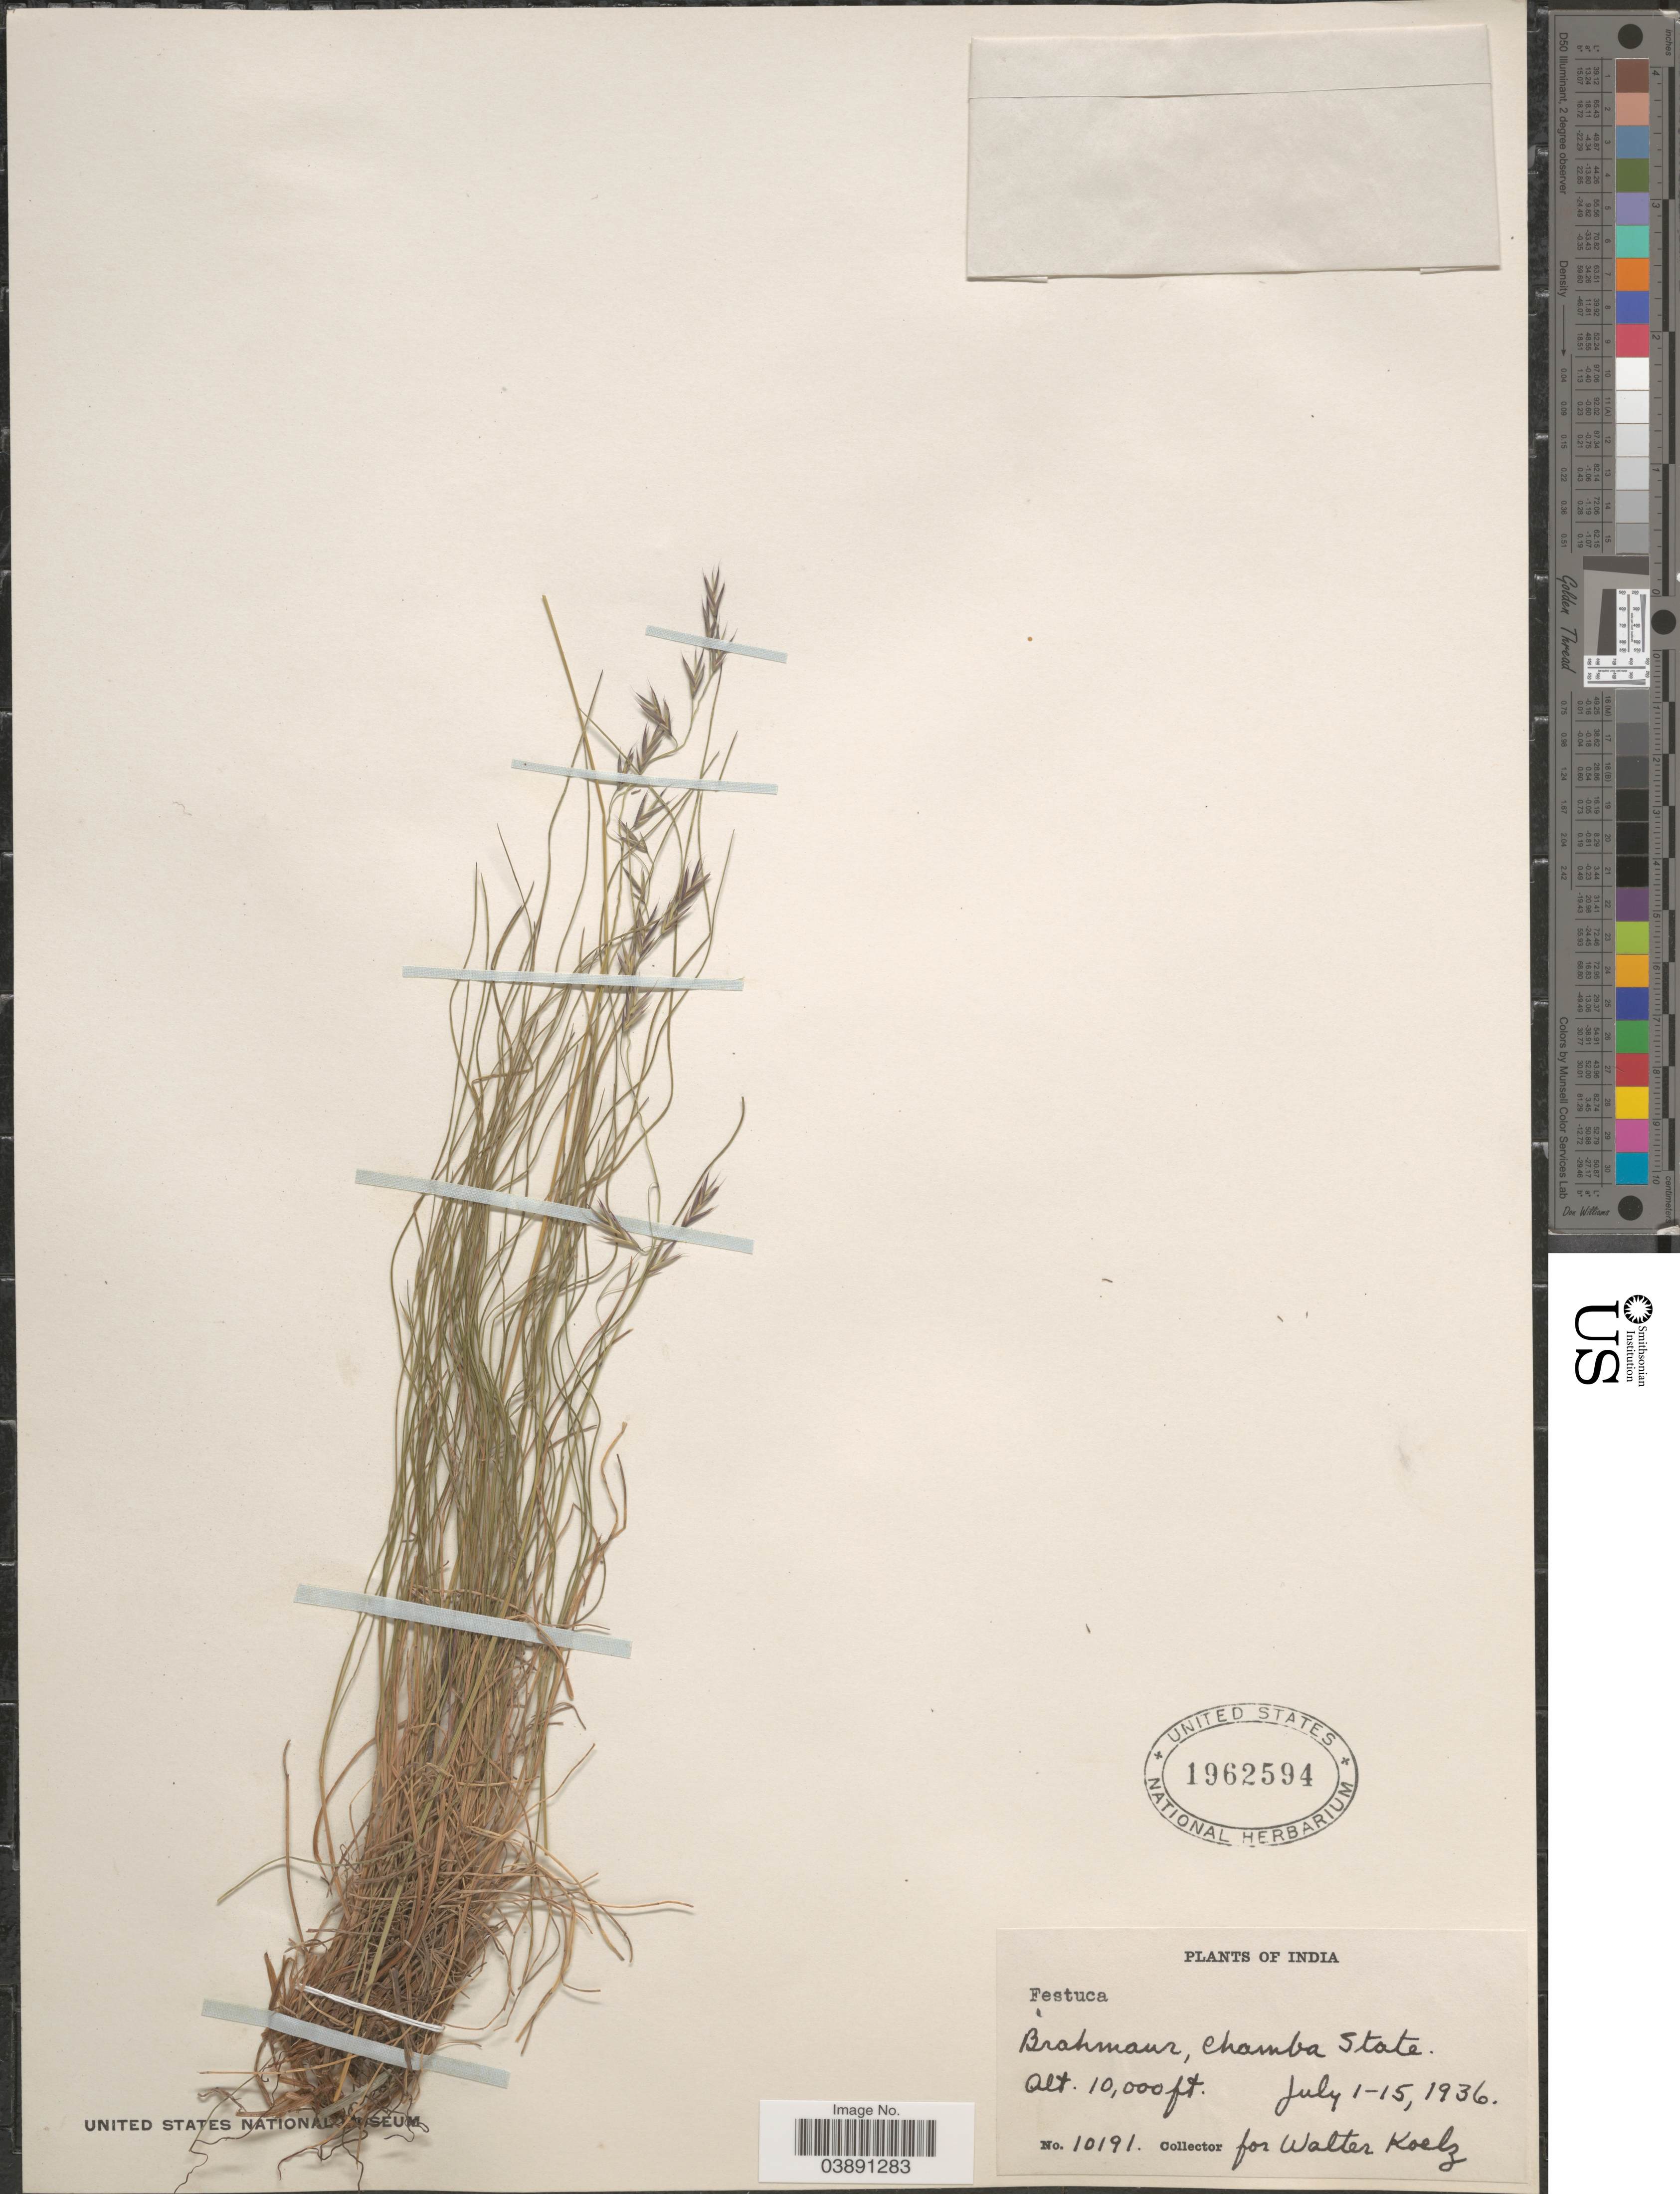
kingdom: Plantae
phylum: Tracheophyta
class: Liliopsida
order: Poales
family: Poaceae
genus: Festuca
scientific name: Festuca sp.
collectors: W. N. Koelz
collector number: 10191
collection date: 1936-07-01/1936-07-15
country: India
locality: Brahmaur, Chamba State.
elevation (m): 3048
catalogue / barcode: US 1962594